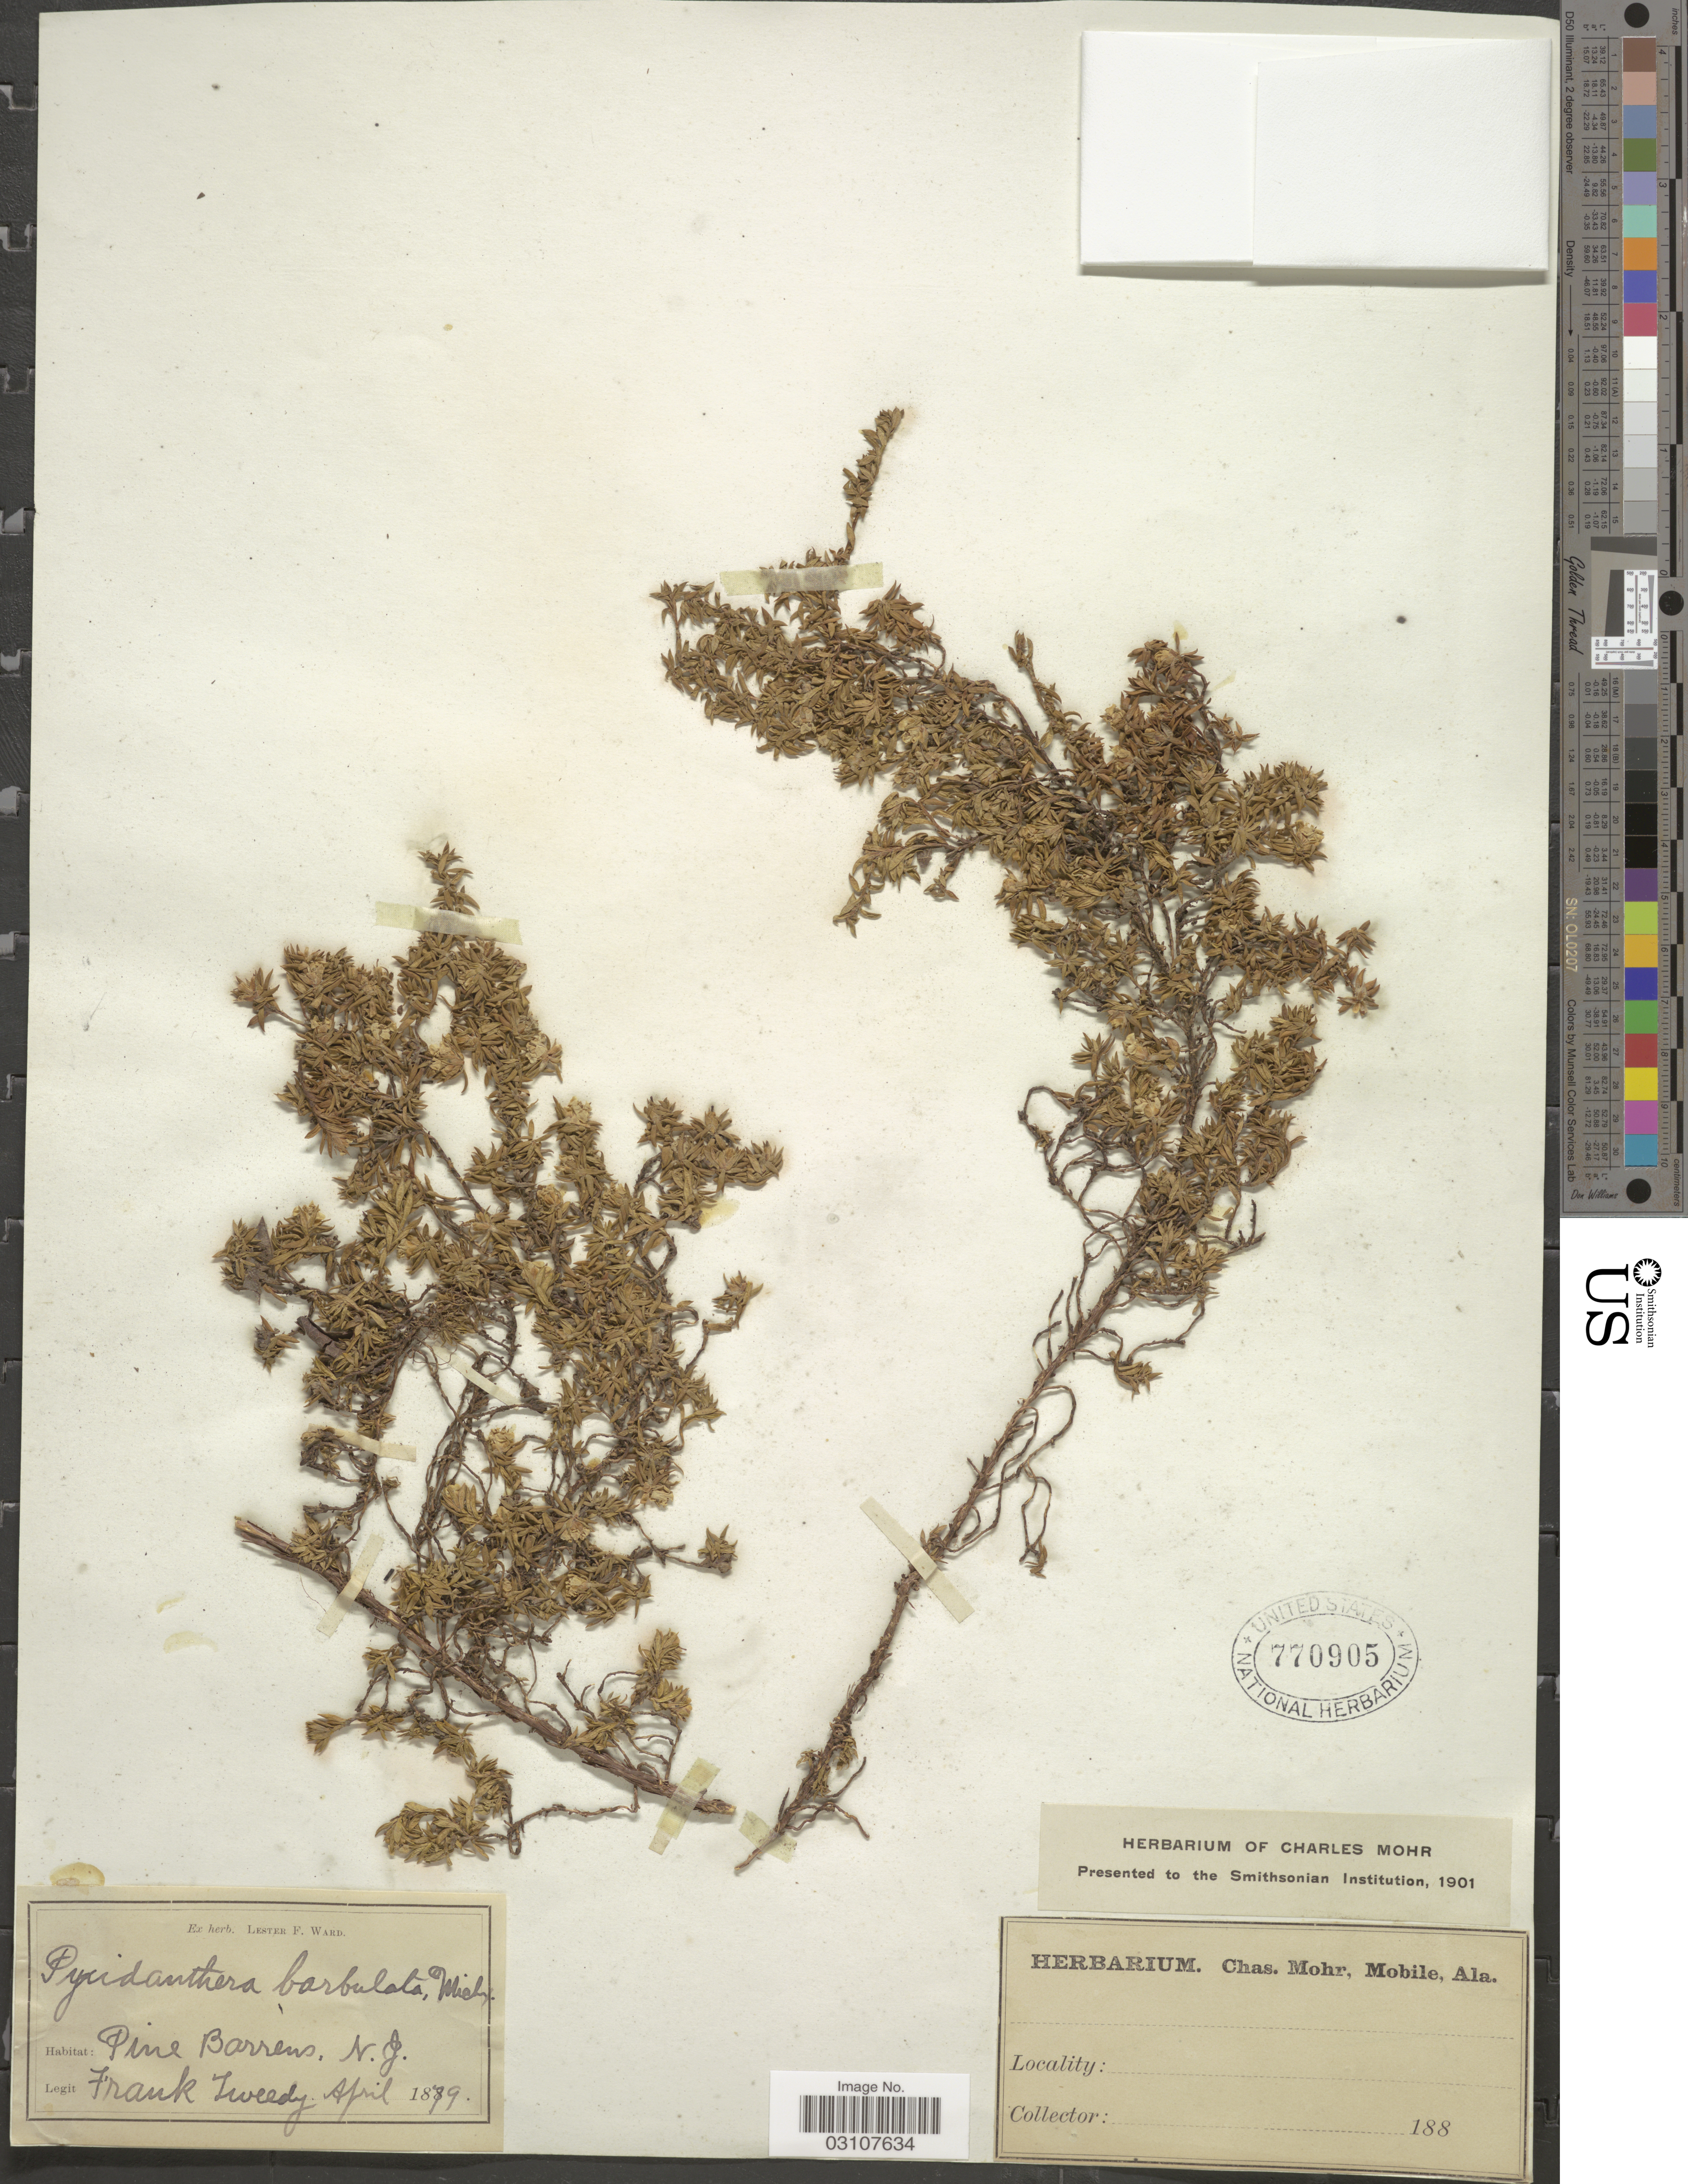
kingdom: Plantae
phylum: Tracheophyta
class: Magnoliopsida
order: Ericales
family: Diapensiaceae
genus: Pyxidanthera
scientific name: Pyxidanthera barbulata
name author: Michx.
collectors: F. Tweedy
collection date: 1879-04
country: United States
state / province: New Jersey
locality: Pine Barrens.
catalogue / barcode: US 770905